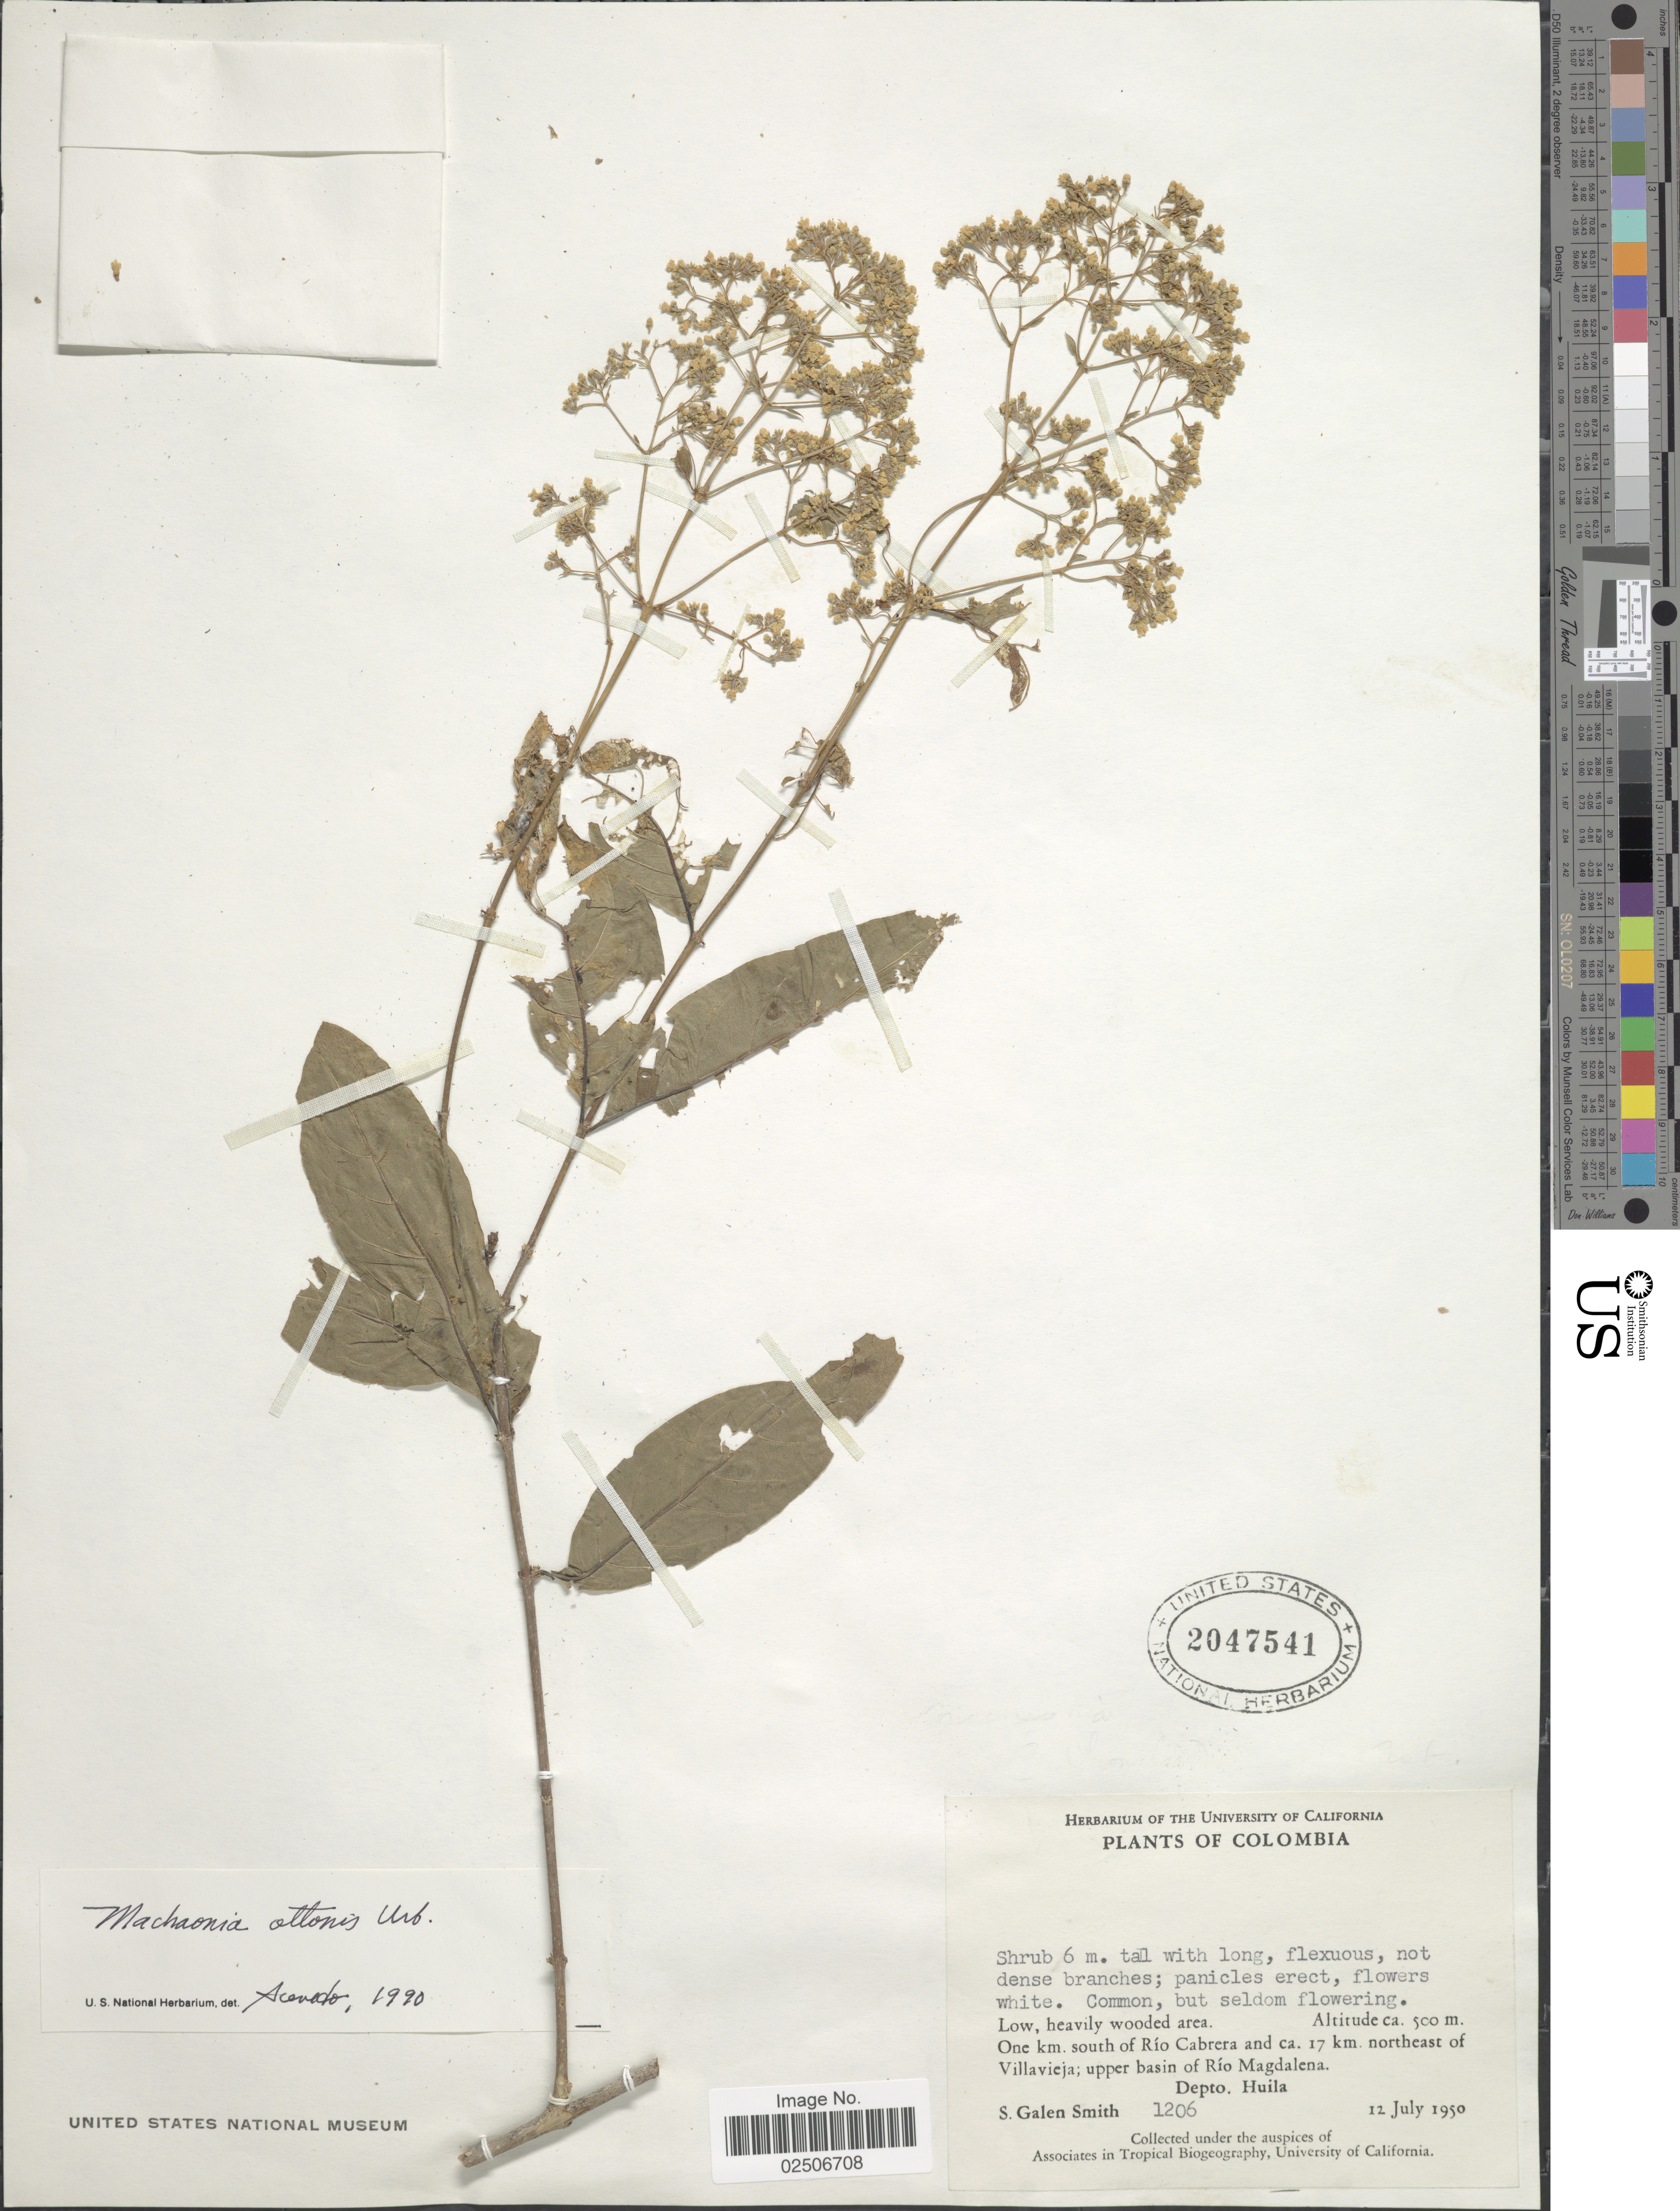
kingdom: Plantae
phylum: Tracheophyta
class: Magnoliopsida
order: Gentianales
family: Rubiaceae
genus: Machaonia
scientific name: Machaonia ottonis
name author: (K. Schum.) Urb.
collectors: S. G. Smith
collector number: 1206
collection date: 1950-07-12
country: Colombia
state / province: Huila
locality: One km. south of Rio Cabrera and ca. 17 km. northeast of Villavieja; upper basin of Rio Magdalena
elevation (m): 500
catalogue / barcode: US 2047541